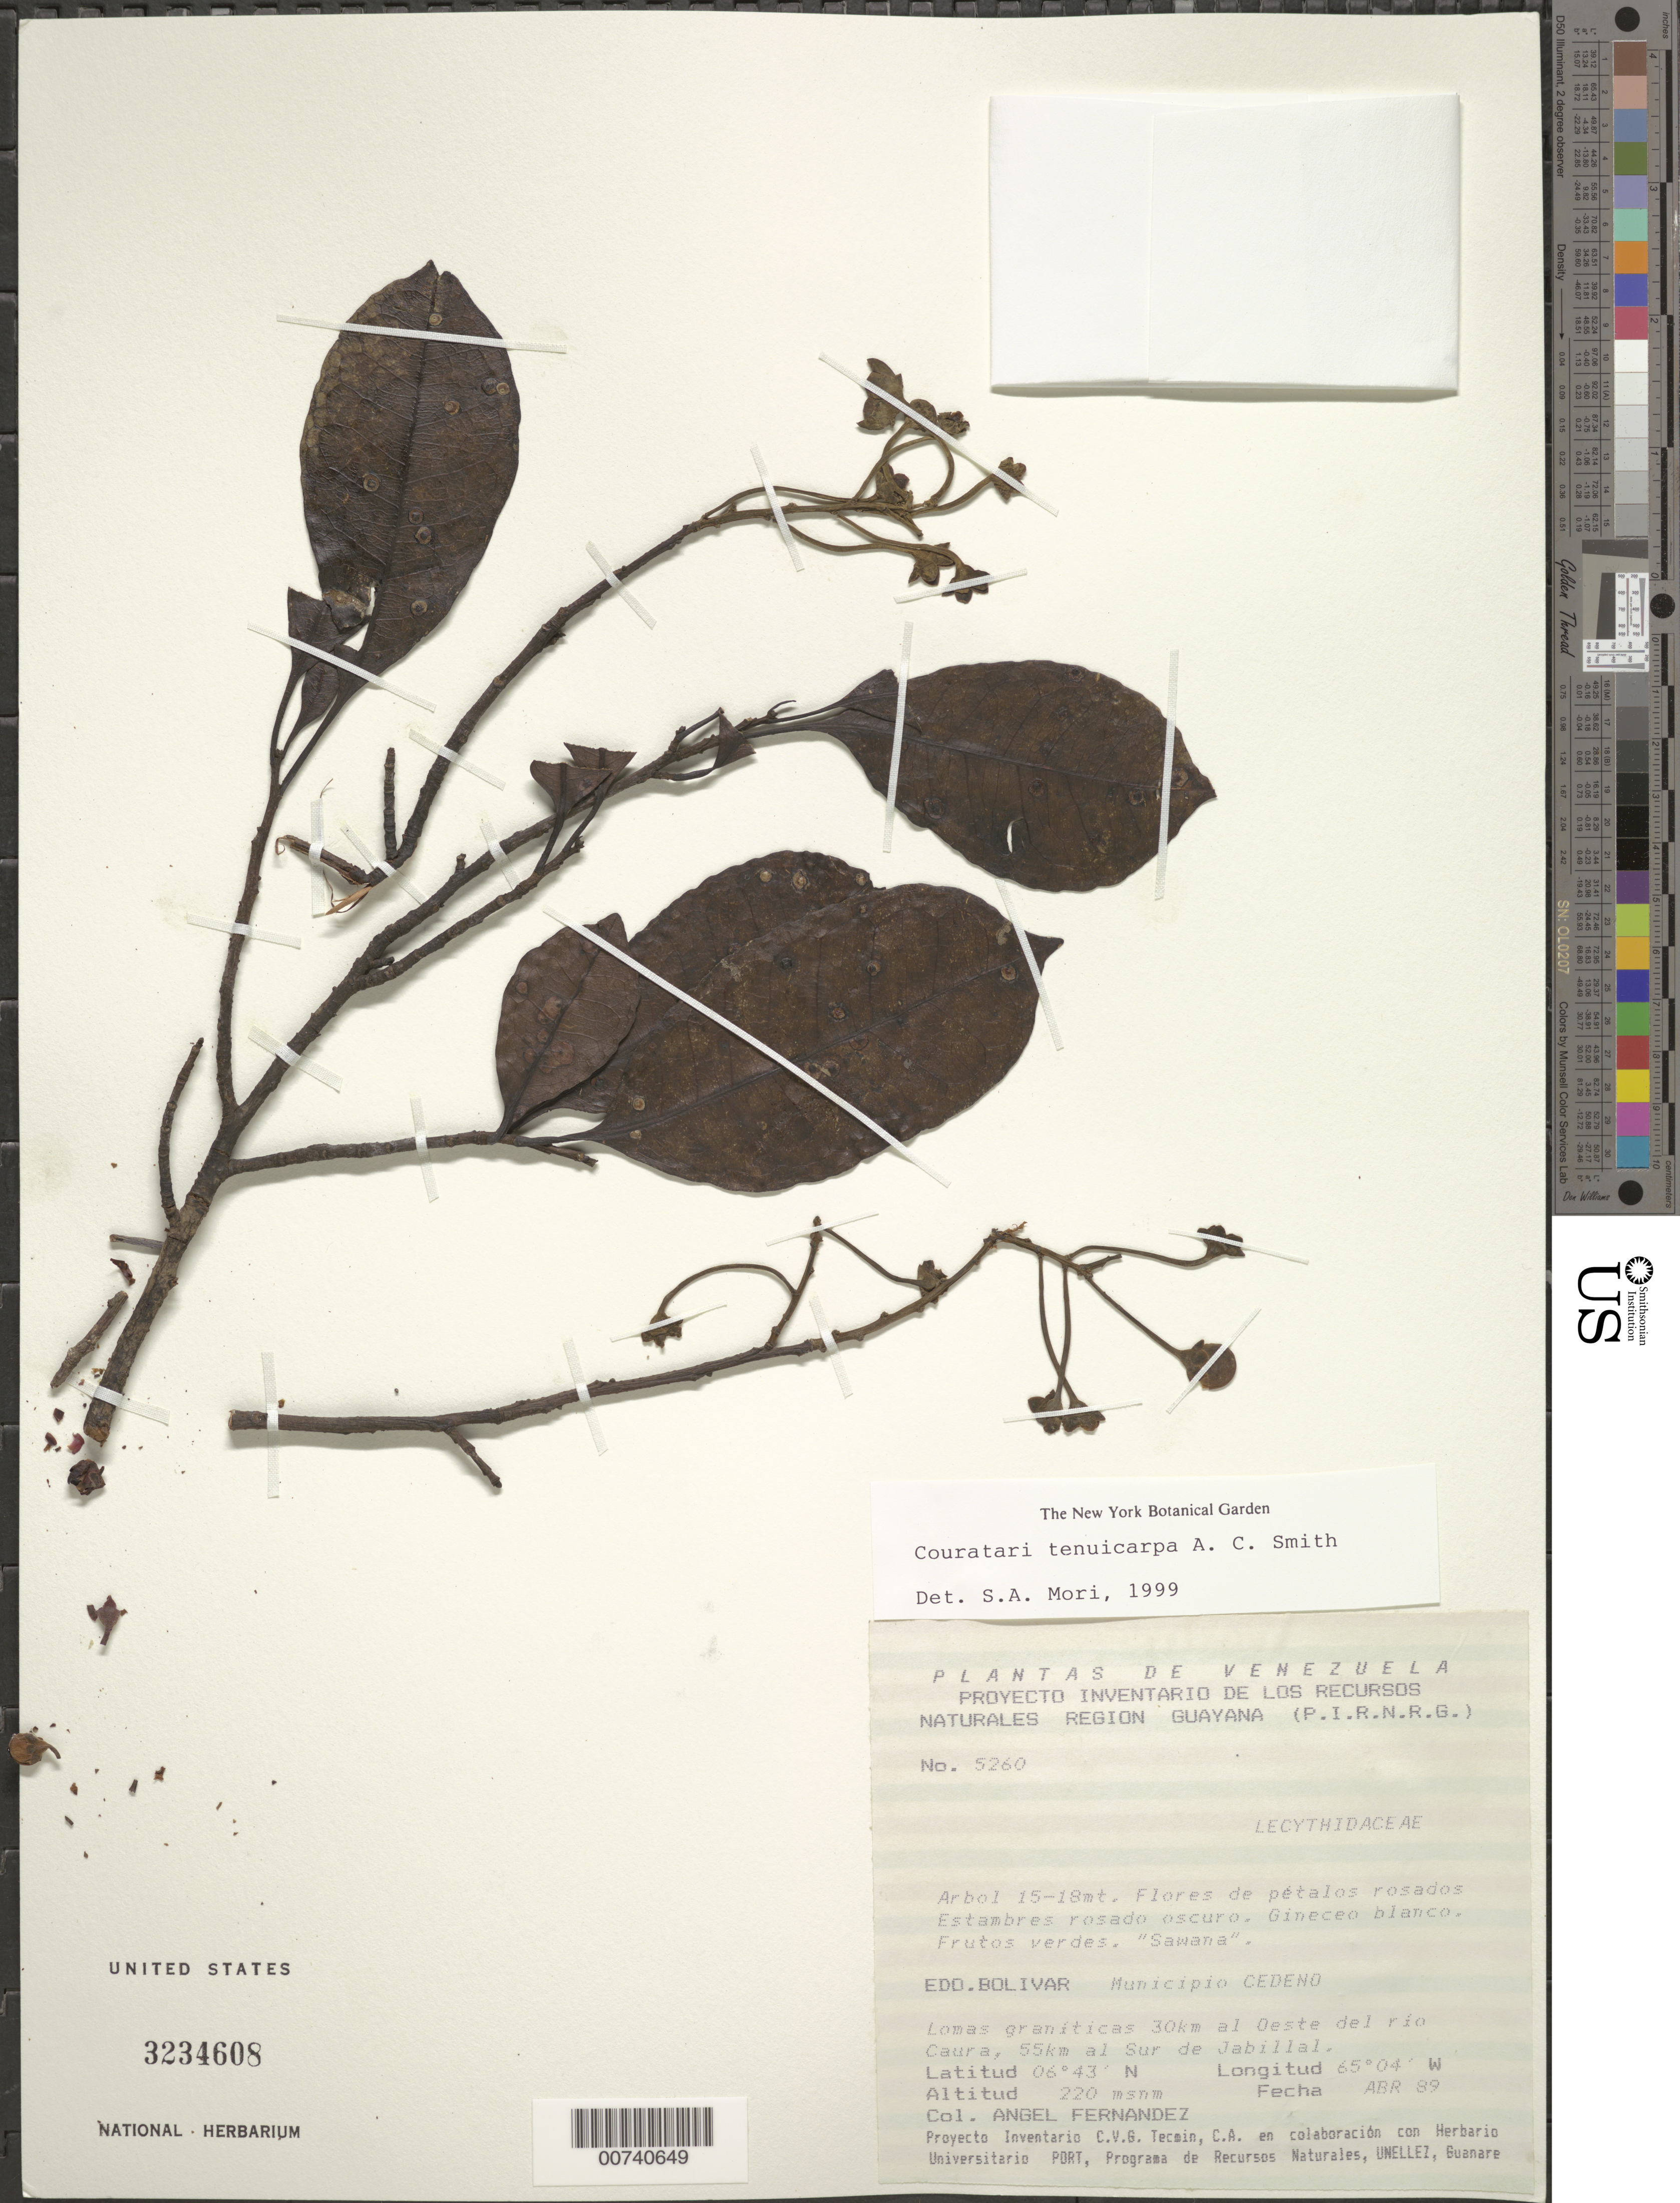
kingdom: Plantae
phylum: Tracheophyta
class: Magnoliopsida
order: Ericales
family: Lecythidaceae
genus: Couratari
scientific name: Couratari tenuicarpa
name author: A.C. Sm.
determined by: Mori, Scott A.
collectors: A. Fernández & E. Sanoja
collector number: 5260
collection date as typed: Apr-89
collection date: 1989-04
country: Venezuela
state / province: Bolívar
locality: Mun. Cedeño, 30 km al Oeste del Río Caura, 55 km al Sur de Jabillal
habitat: Granitic hills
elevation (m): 220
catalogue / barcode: US 3234608